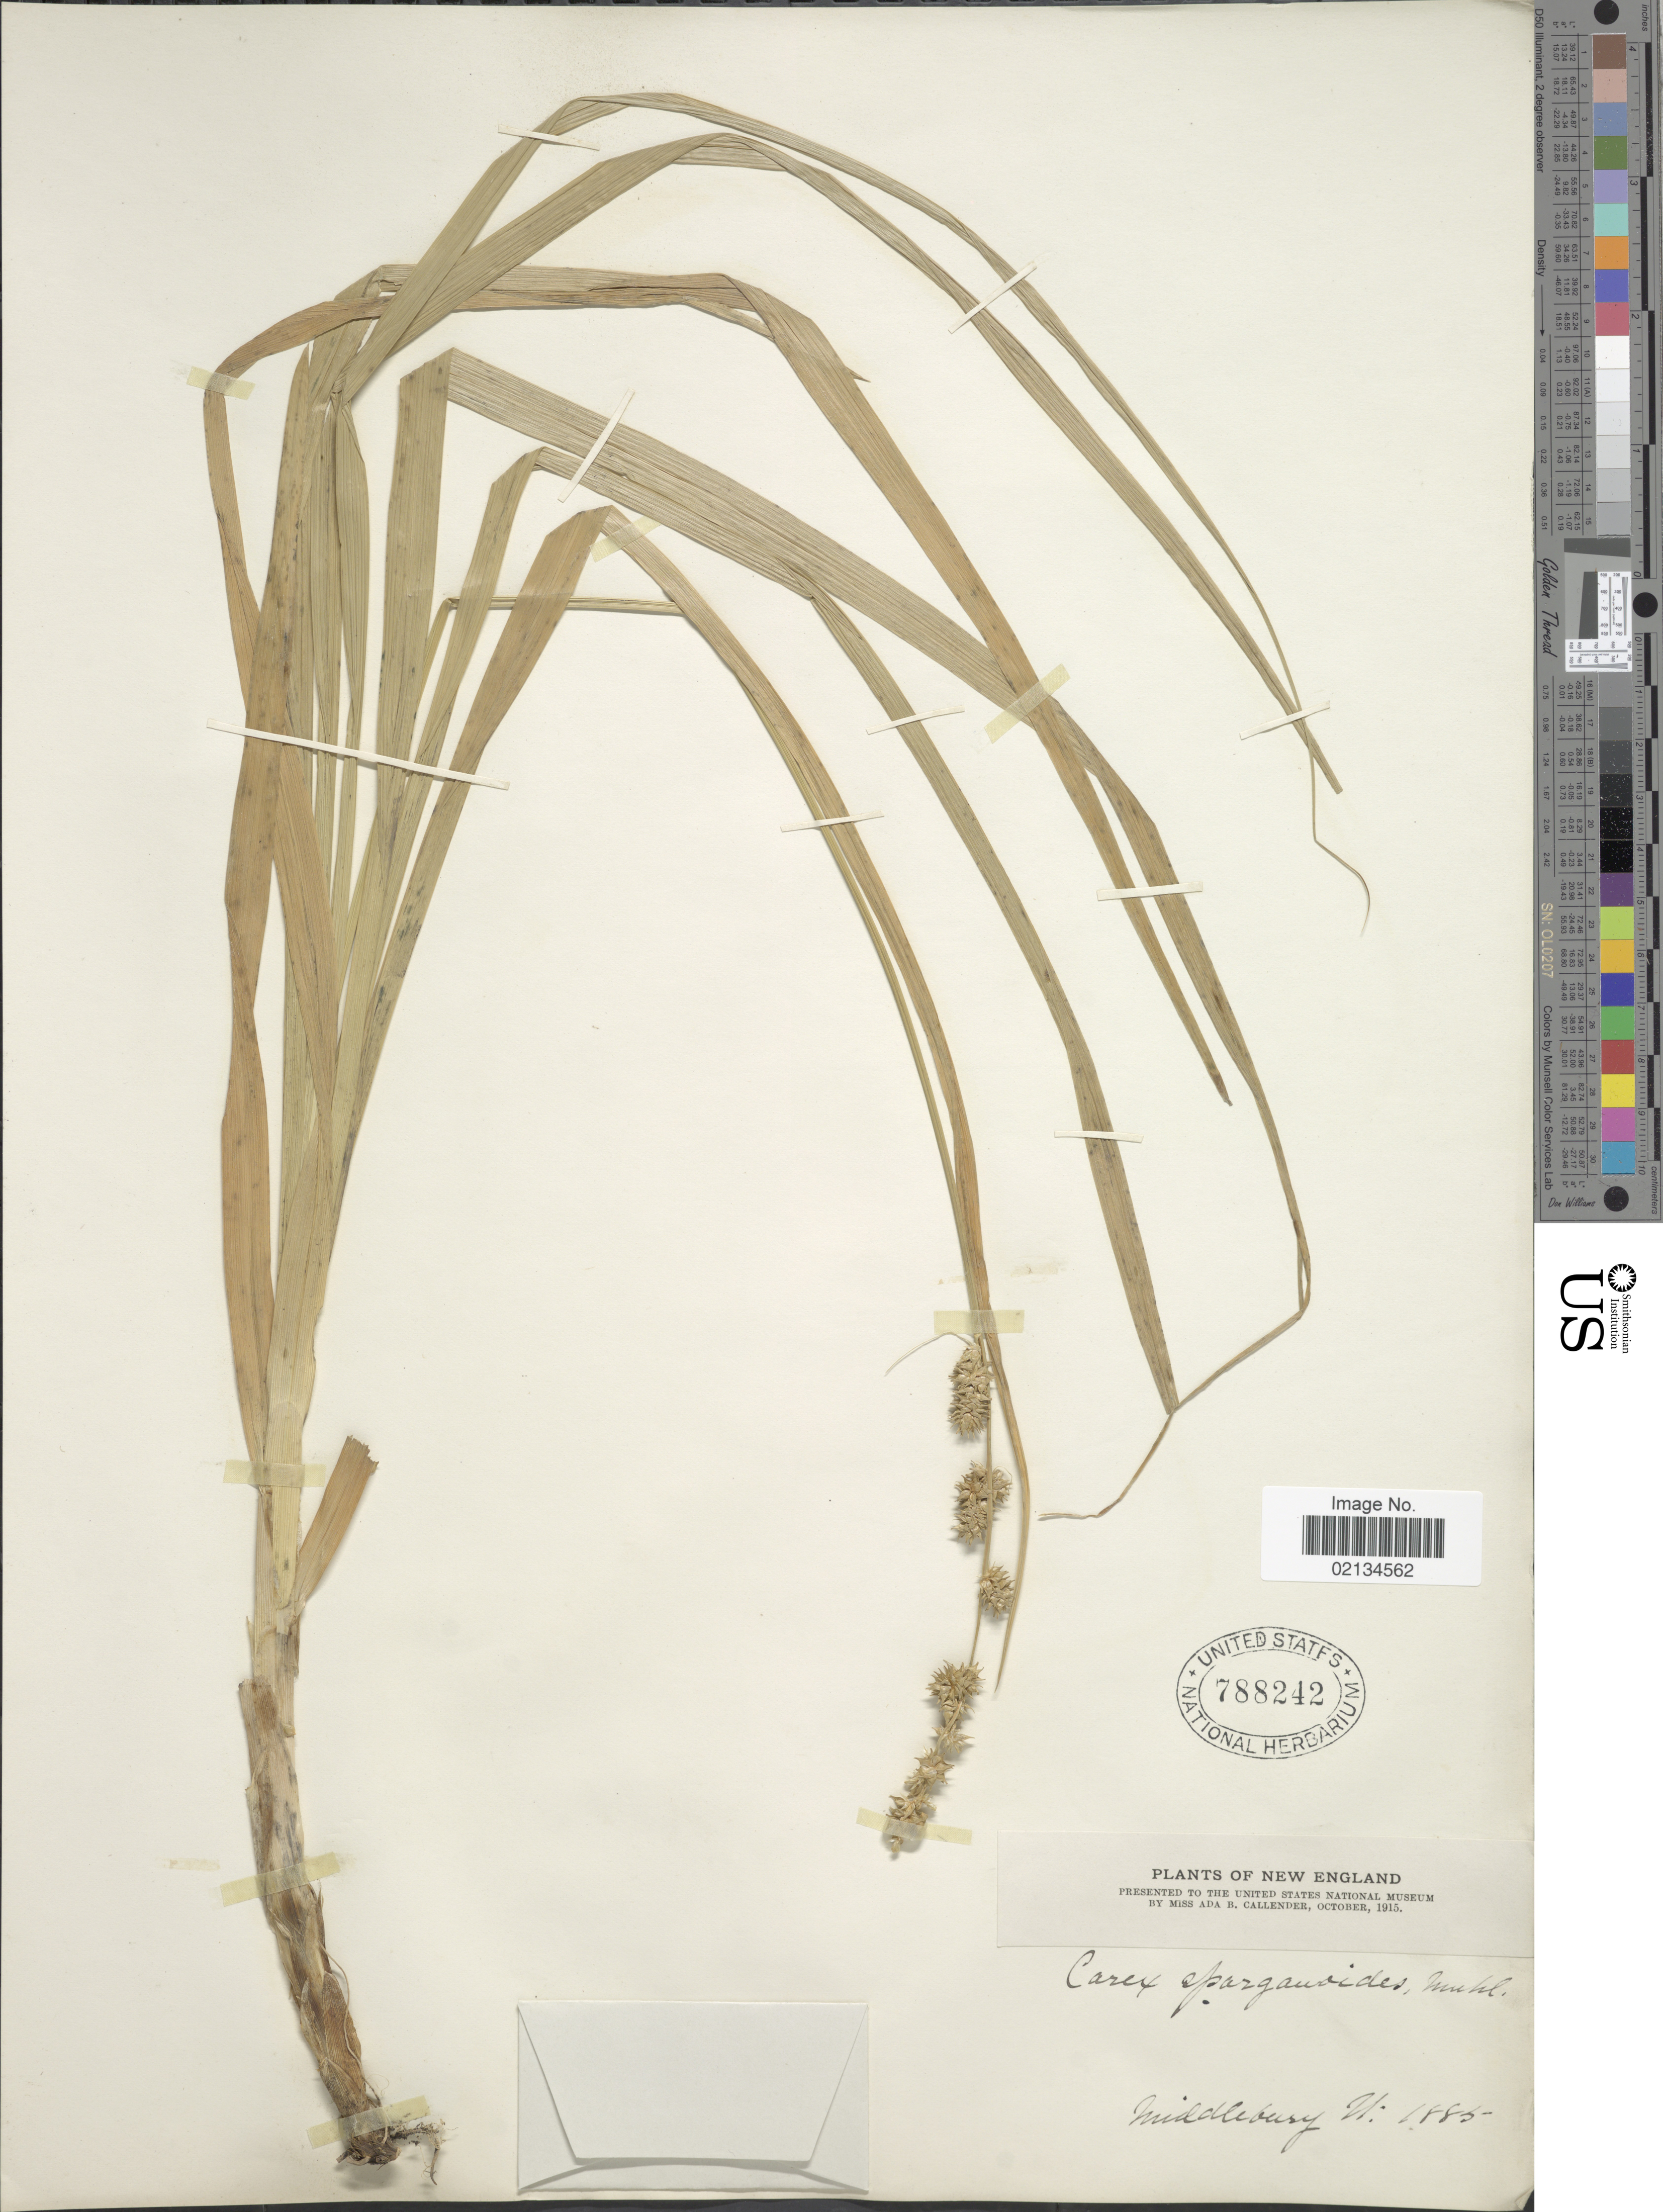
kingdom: Plantae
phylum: Tracheophyta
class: Liliopsida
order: Poales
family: Cyperaceae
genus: Carex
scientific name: Carex sparganioides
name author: Muhl. ex Willd.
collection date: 1885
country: United States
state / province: Vermont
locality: Middlebury, New England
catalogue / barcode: US 788242